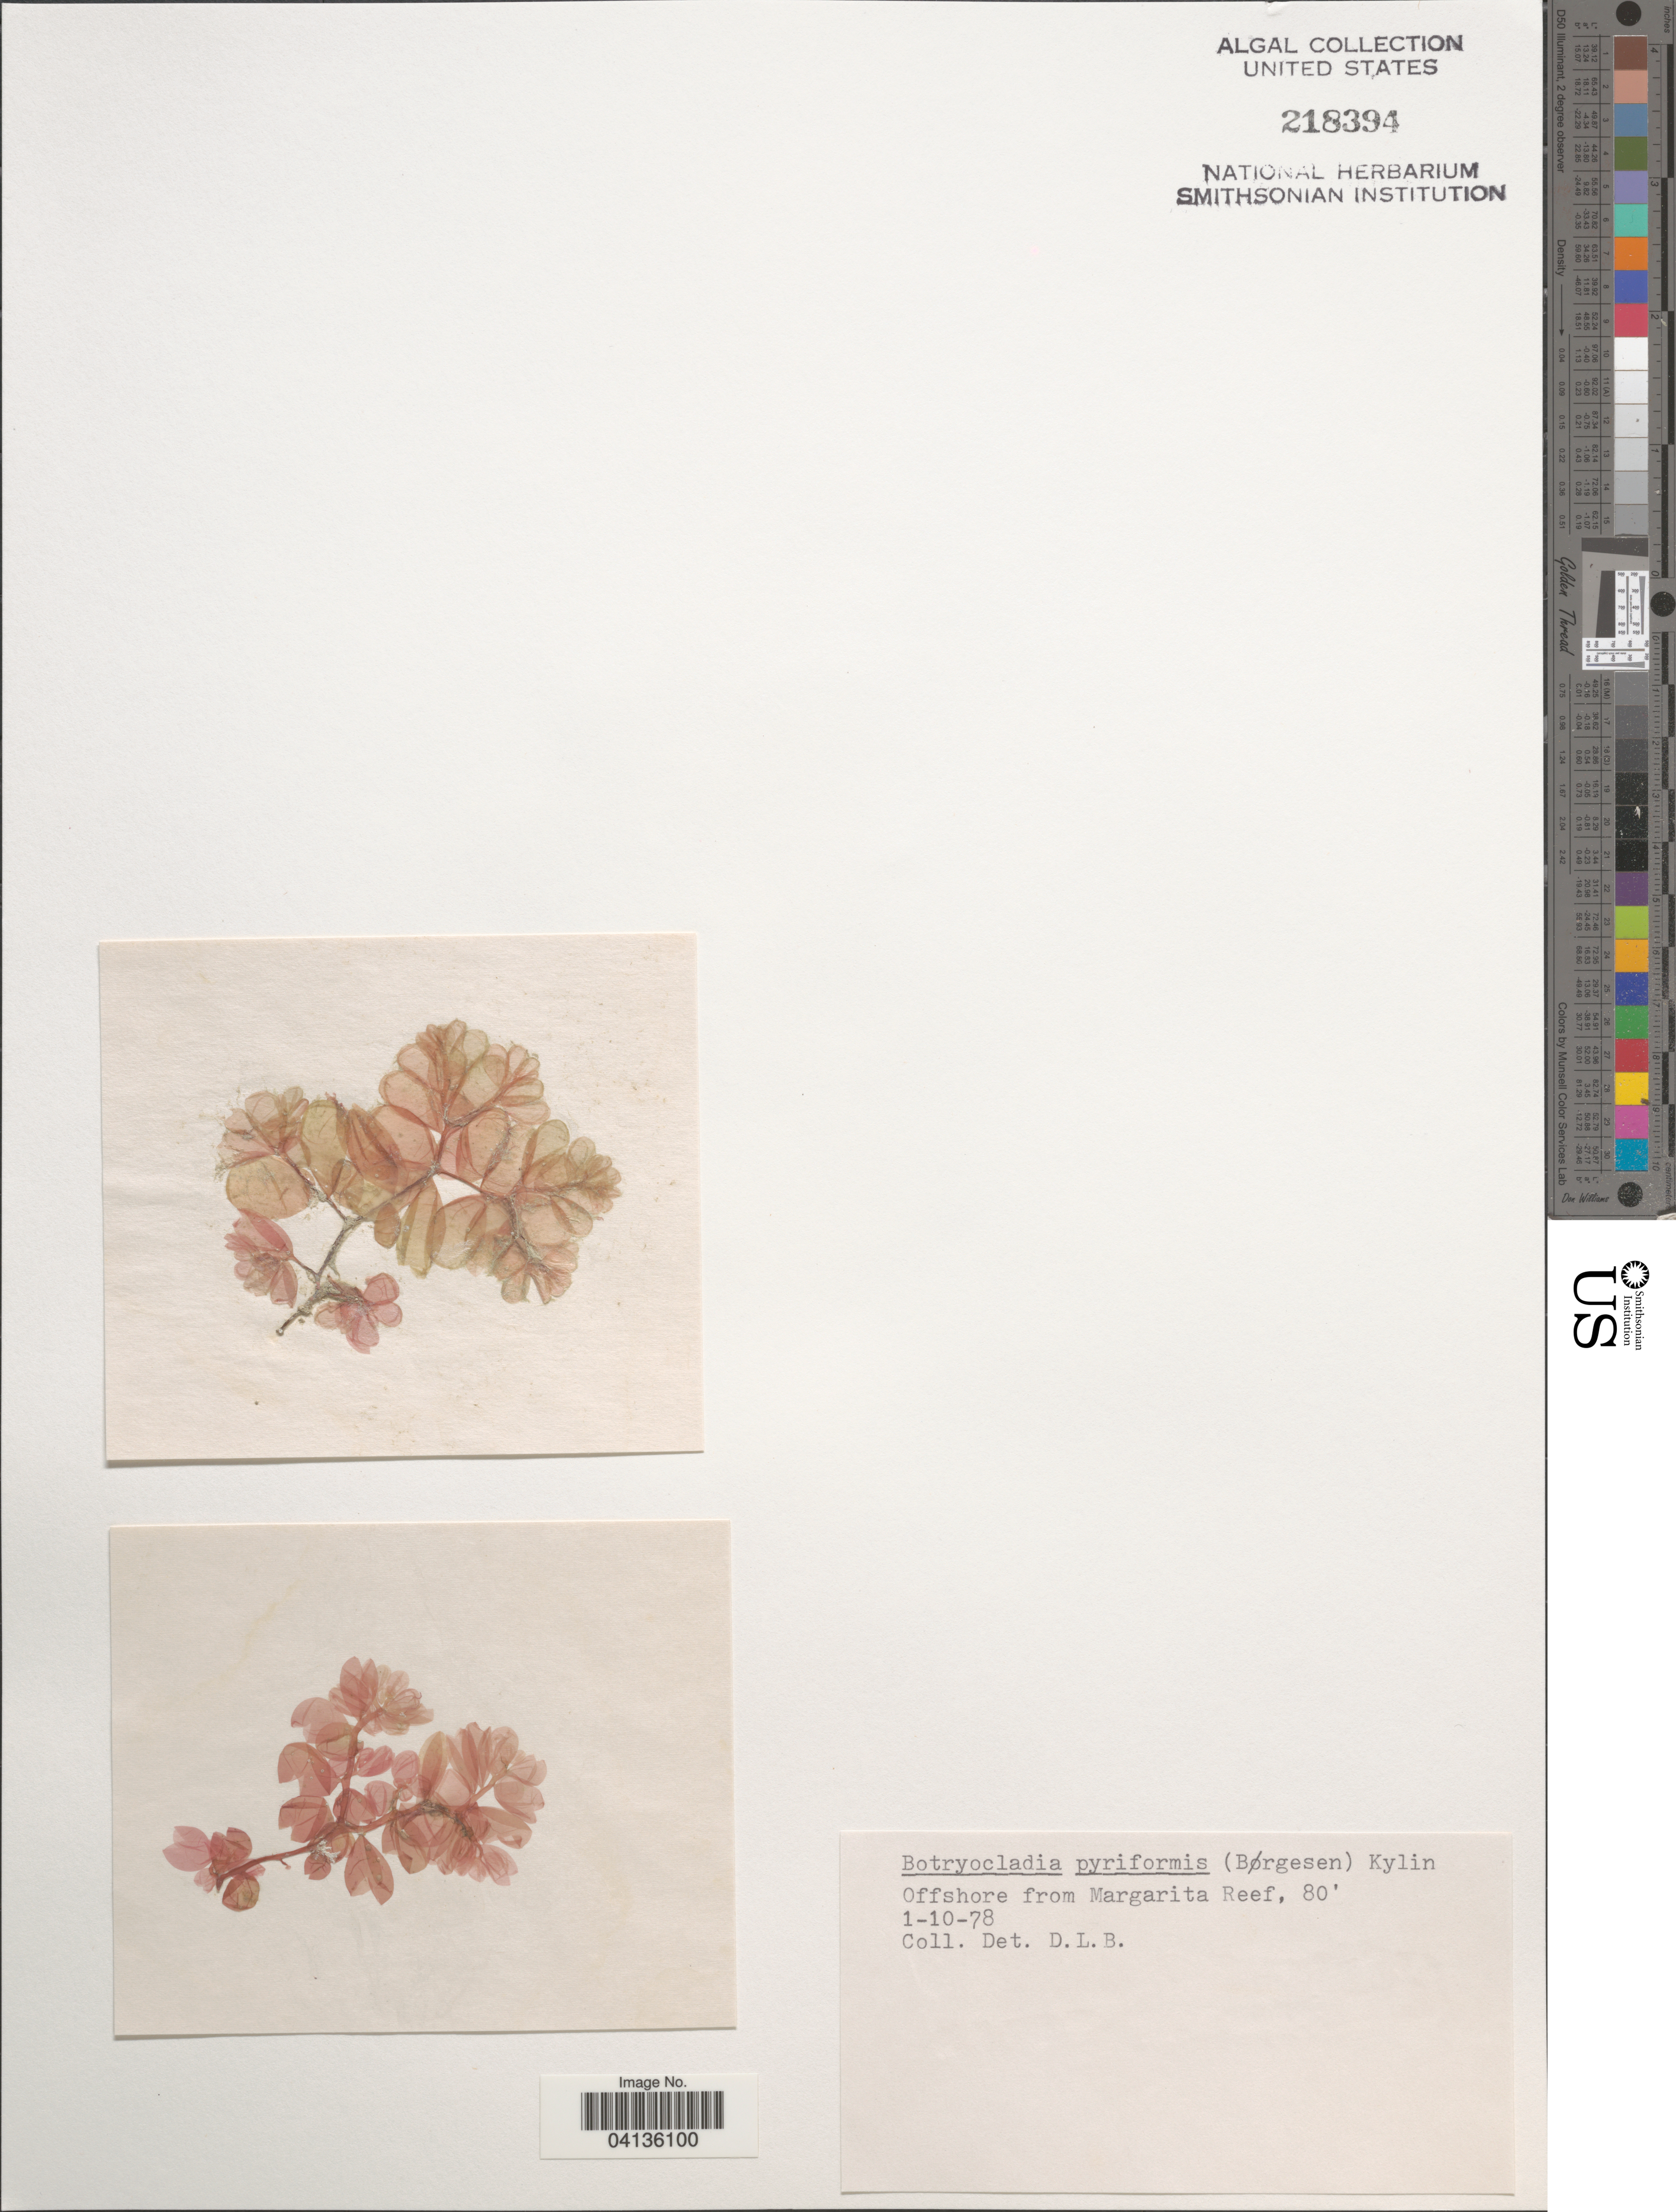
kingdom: Plantae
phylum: Rhodophyta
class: Florideophyceae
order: Rhodymeniales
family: Rhodymeniaceae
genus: Botryocladia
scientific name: Botryocladia pyriformis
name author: (Børgesen) Kylin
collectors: D. L. B.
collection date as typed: Transcribed d/m/y: 1/10/78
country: Puerto Rico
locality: Offshore from Margarita Reef.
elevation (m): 24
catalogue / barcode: US 218394